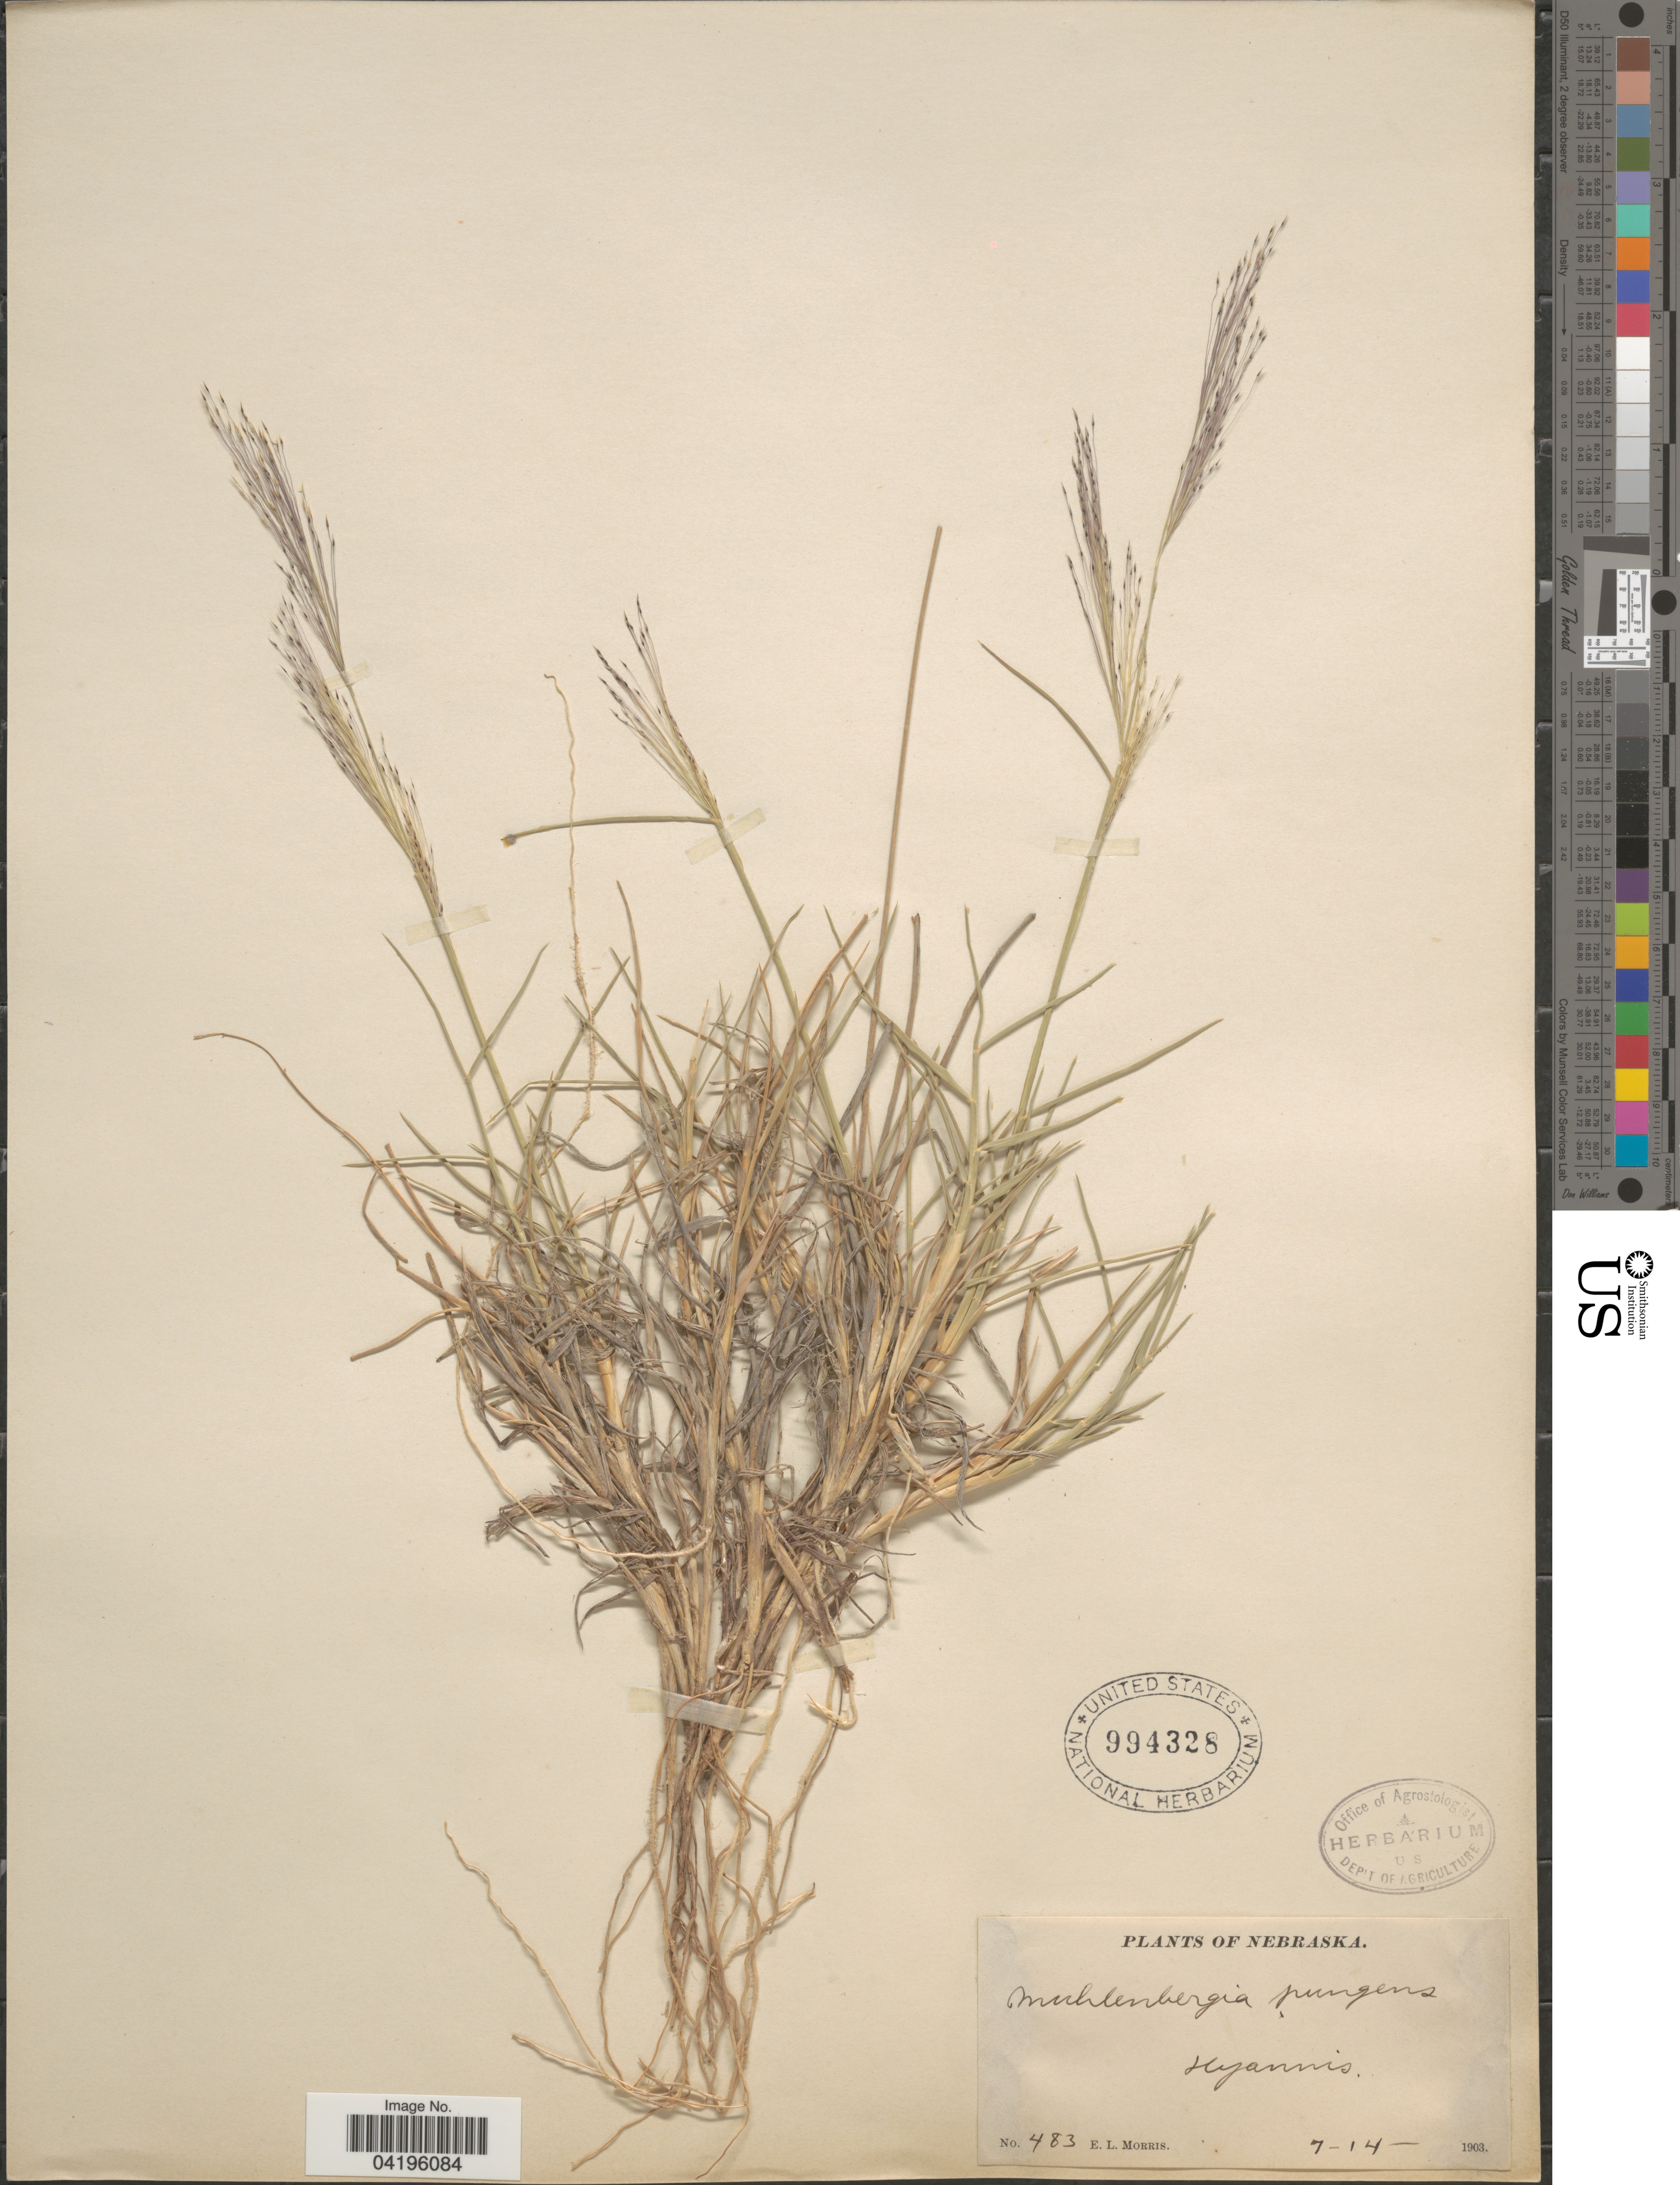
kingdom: Plantae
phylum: Tracheophyta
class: Liliopsida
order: Poales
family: Poaceae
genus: Muhlenbergia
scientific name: Muhlenbergia pungens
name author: Thurb. ex A. Gray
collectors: E. Morris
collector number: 483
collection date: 1903-07-14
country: United States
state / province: Nebraska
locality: Hyannis.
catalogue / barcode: US 994328